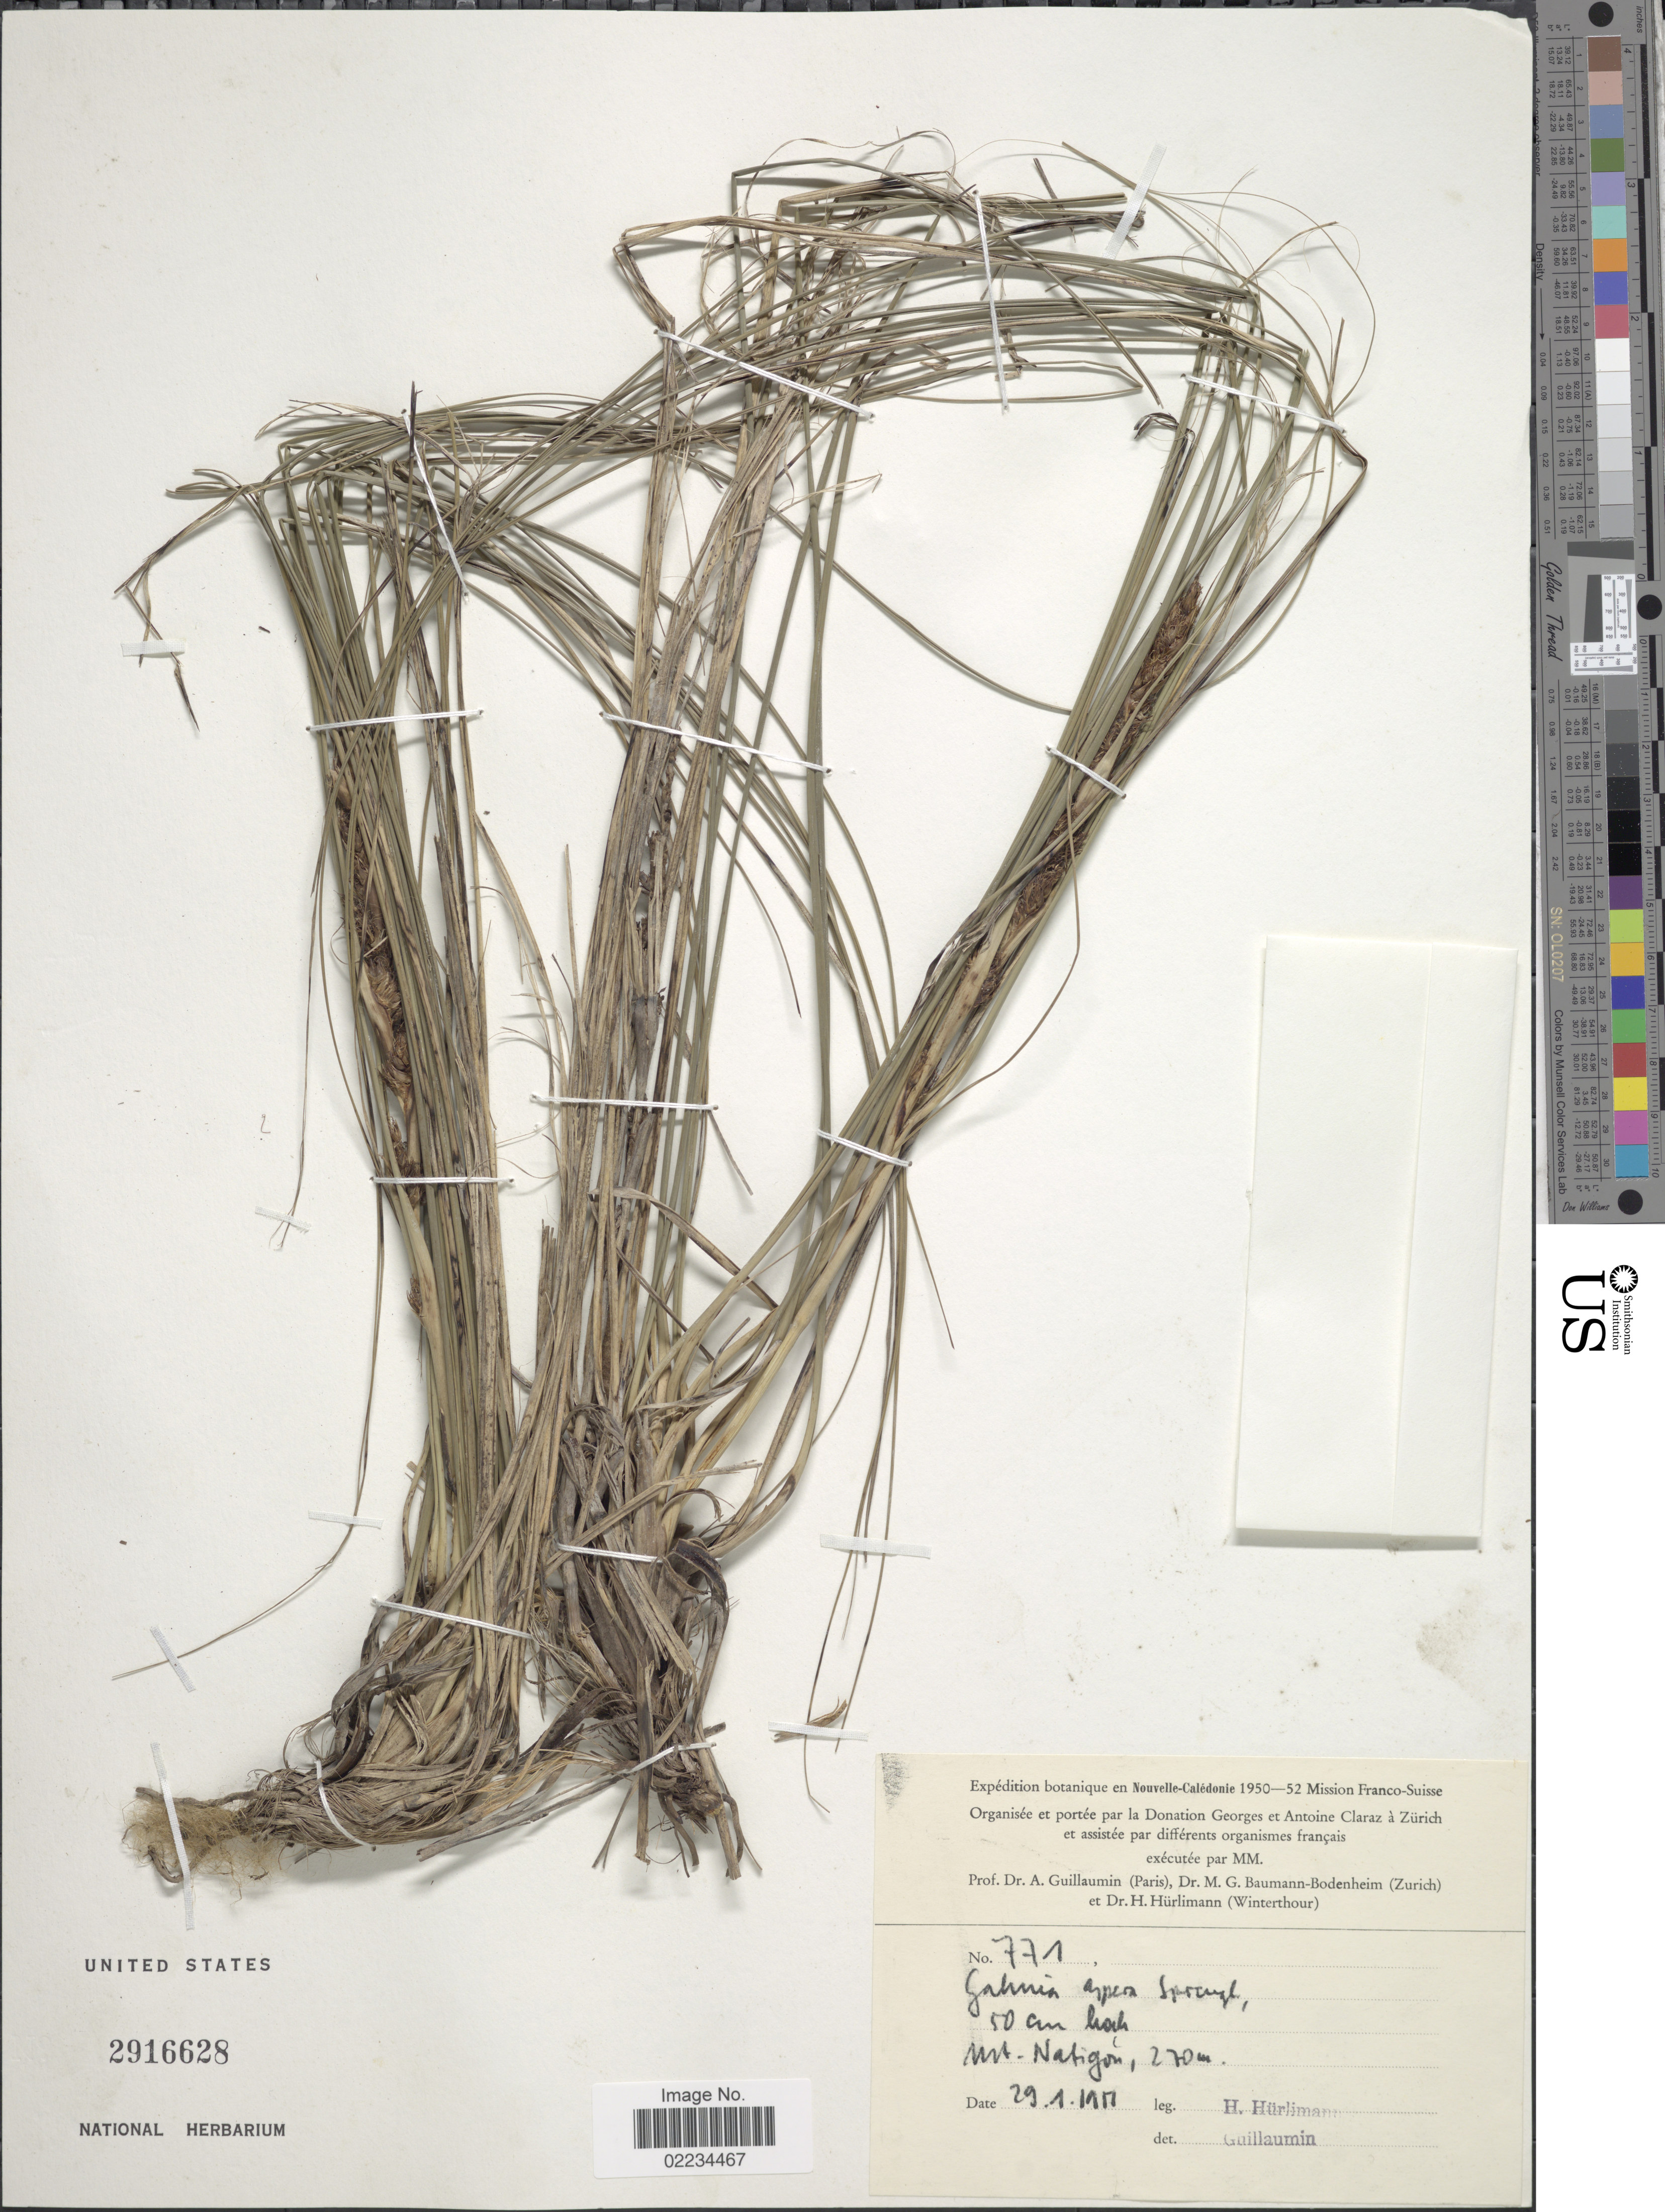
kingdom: Plantae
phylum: Tracheophyta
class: Liliopsida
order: Poales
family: Cyperaceae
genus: Gahnia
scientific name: Gahnia aspera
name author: (R. Br.) Spreng.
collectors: H. Hürlimann, A. Guillaumin & M. G. Baumann-Bodenheim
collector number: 771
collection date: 1951-01-29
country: New Caledonia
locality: Mt Natigon [interpreted]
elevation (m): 270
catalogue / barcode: US 2916628